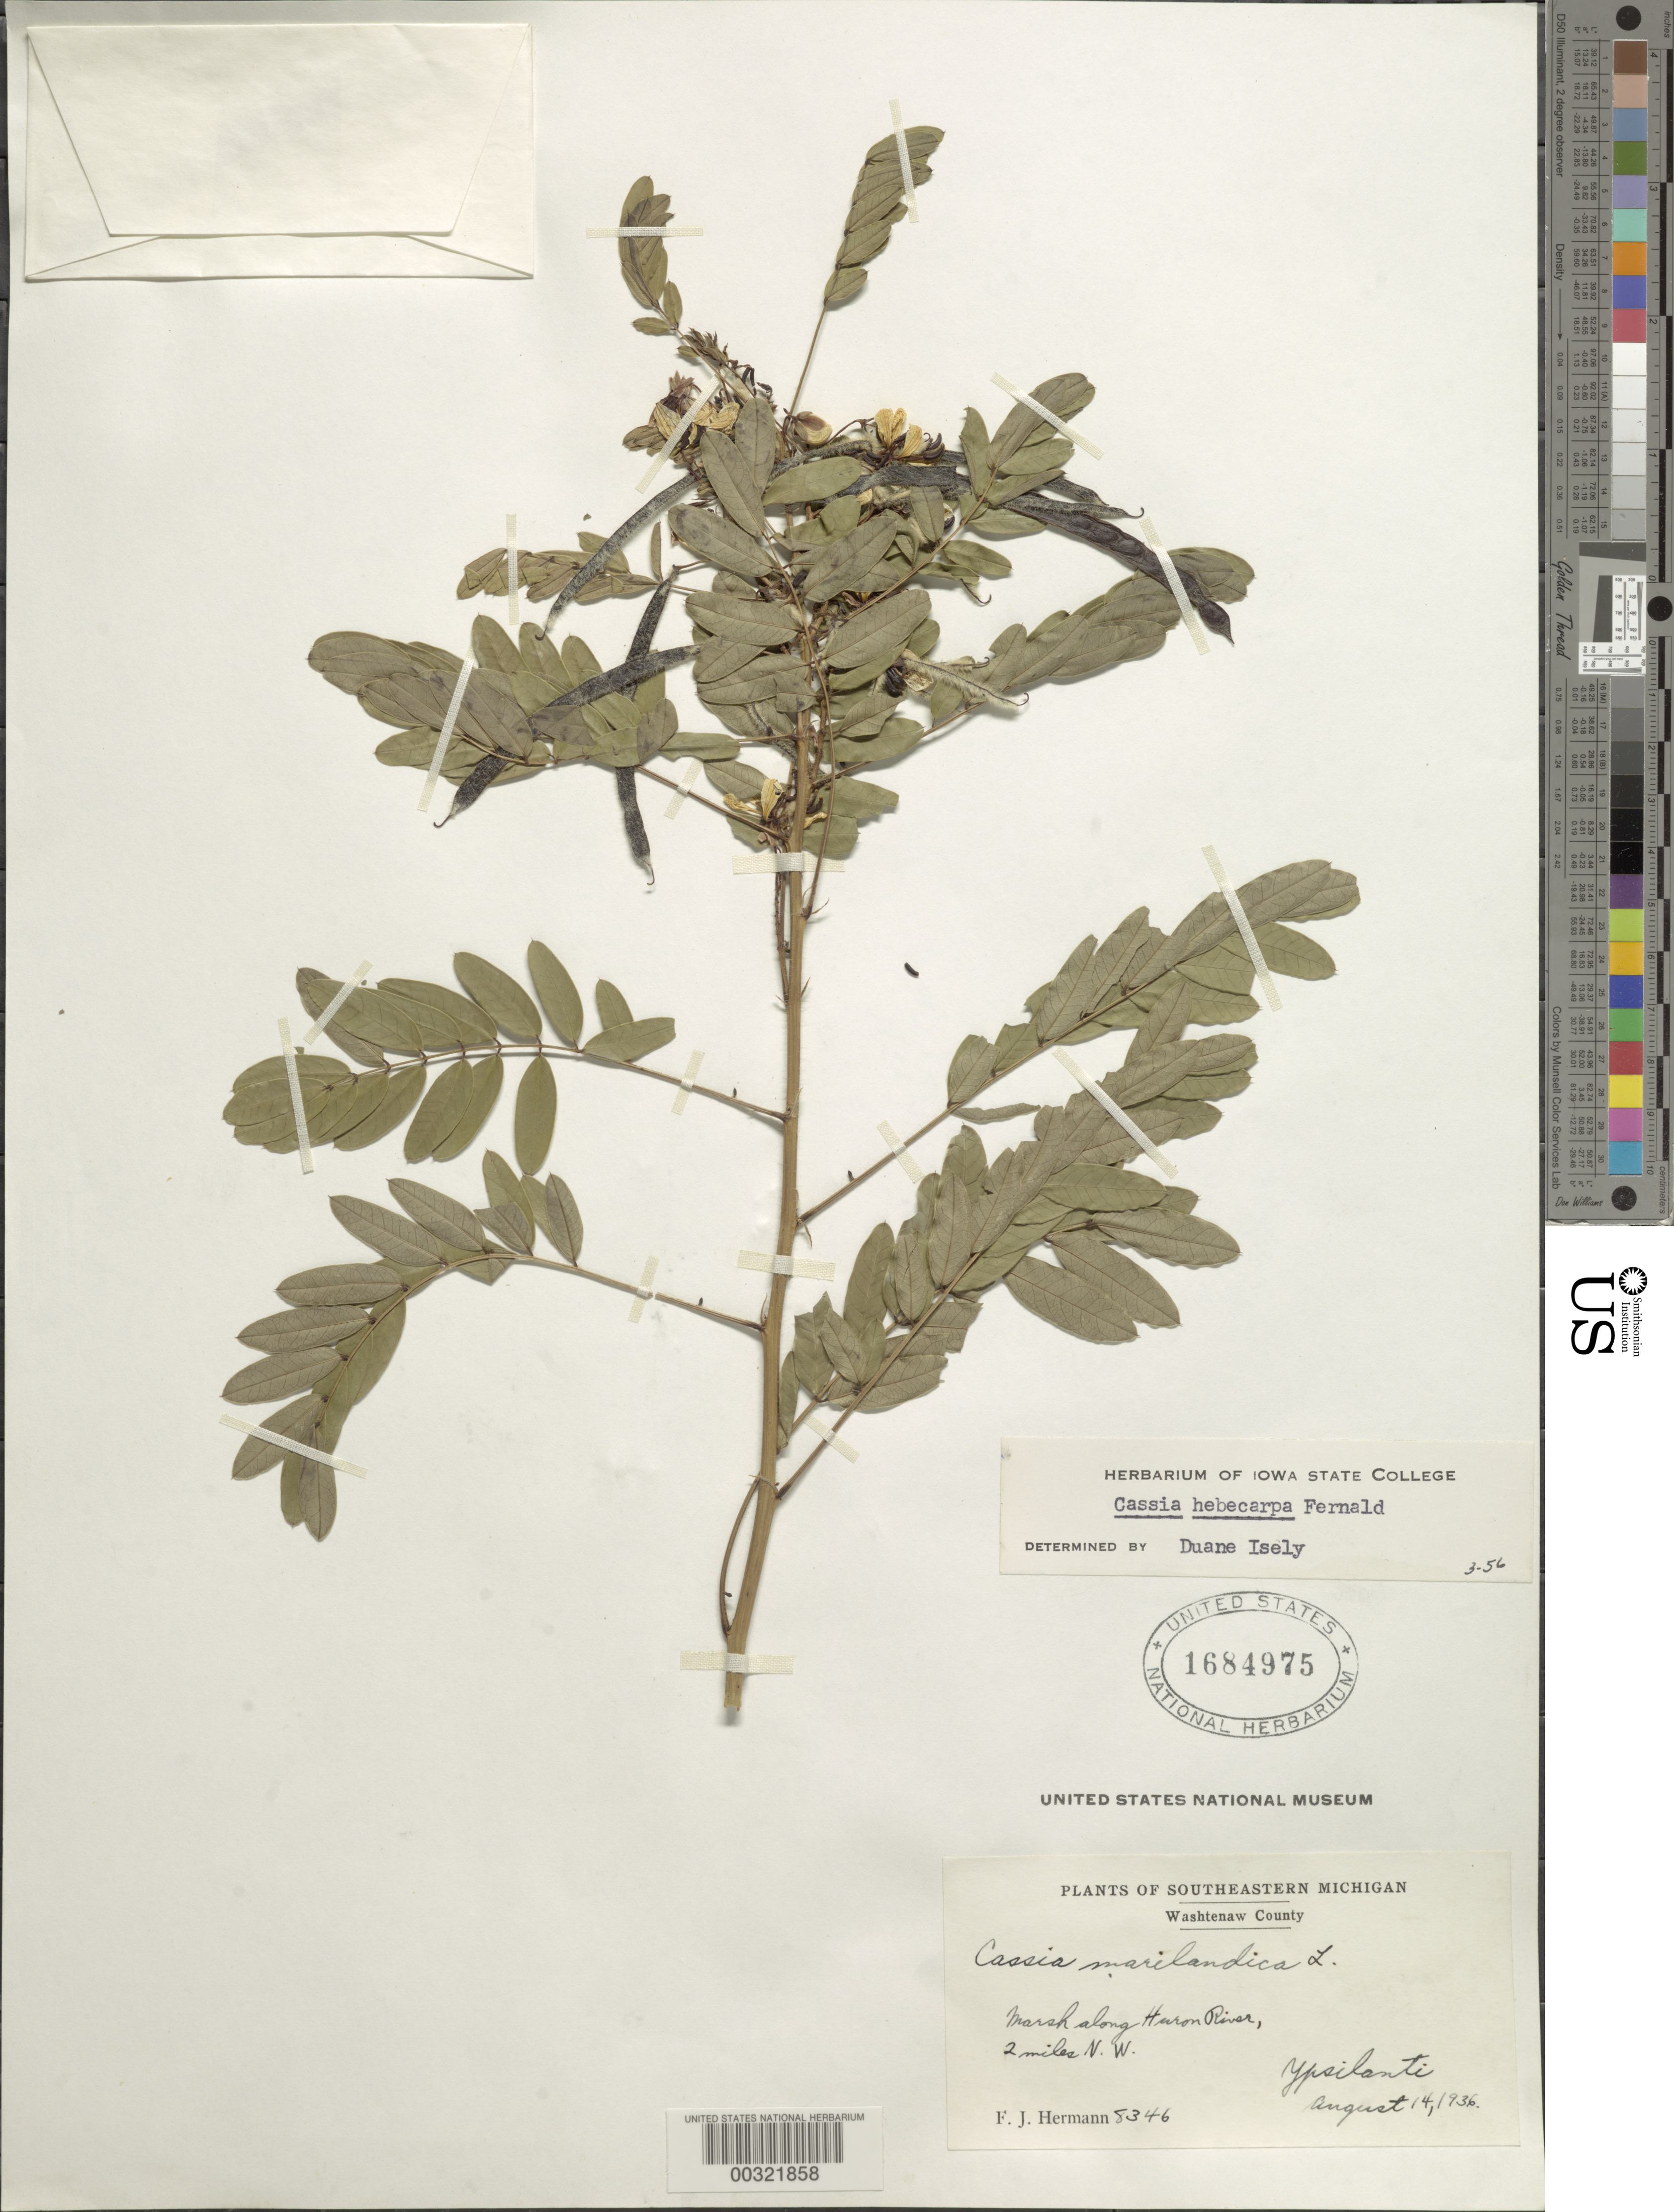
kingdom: Plantae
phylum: Tracheophyta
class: Magnoliopsida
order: Fabales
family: Fabaceae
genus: Senna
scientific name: Senna hebecarpa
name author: (Fernald) H.S. Irwin & Barneby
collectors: F. J. Hermann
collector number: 8346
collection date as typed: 14 Aug 1936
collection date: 1936-08-14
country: United States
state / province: Michigan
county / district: Washtenaw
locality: Along huron river, 2 mi nw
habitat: Marsh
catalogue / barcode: US 1684975